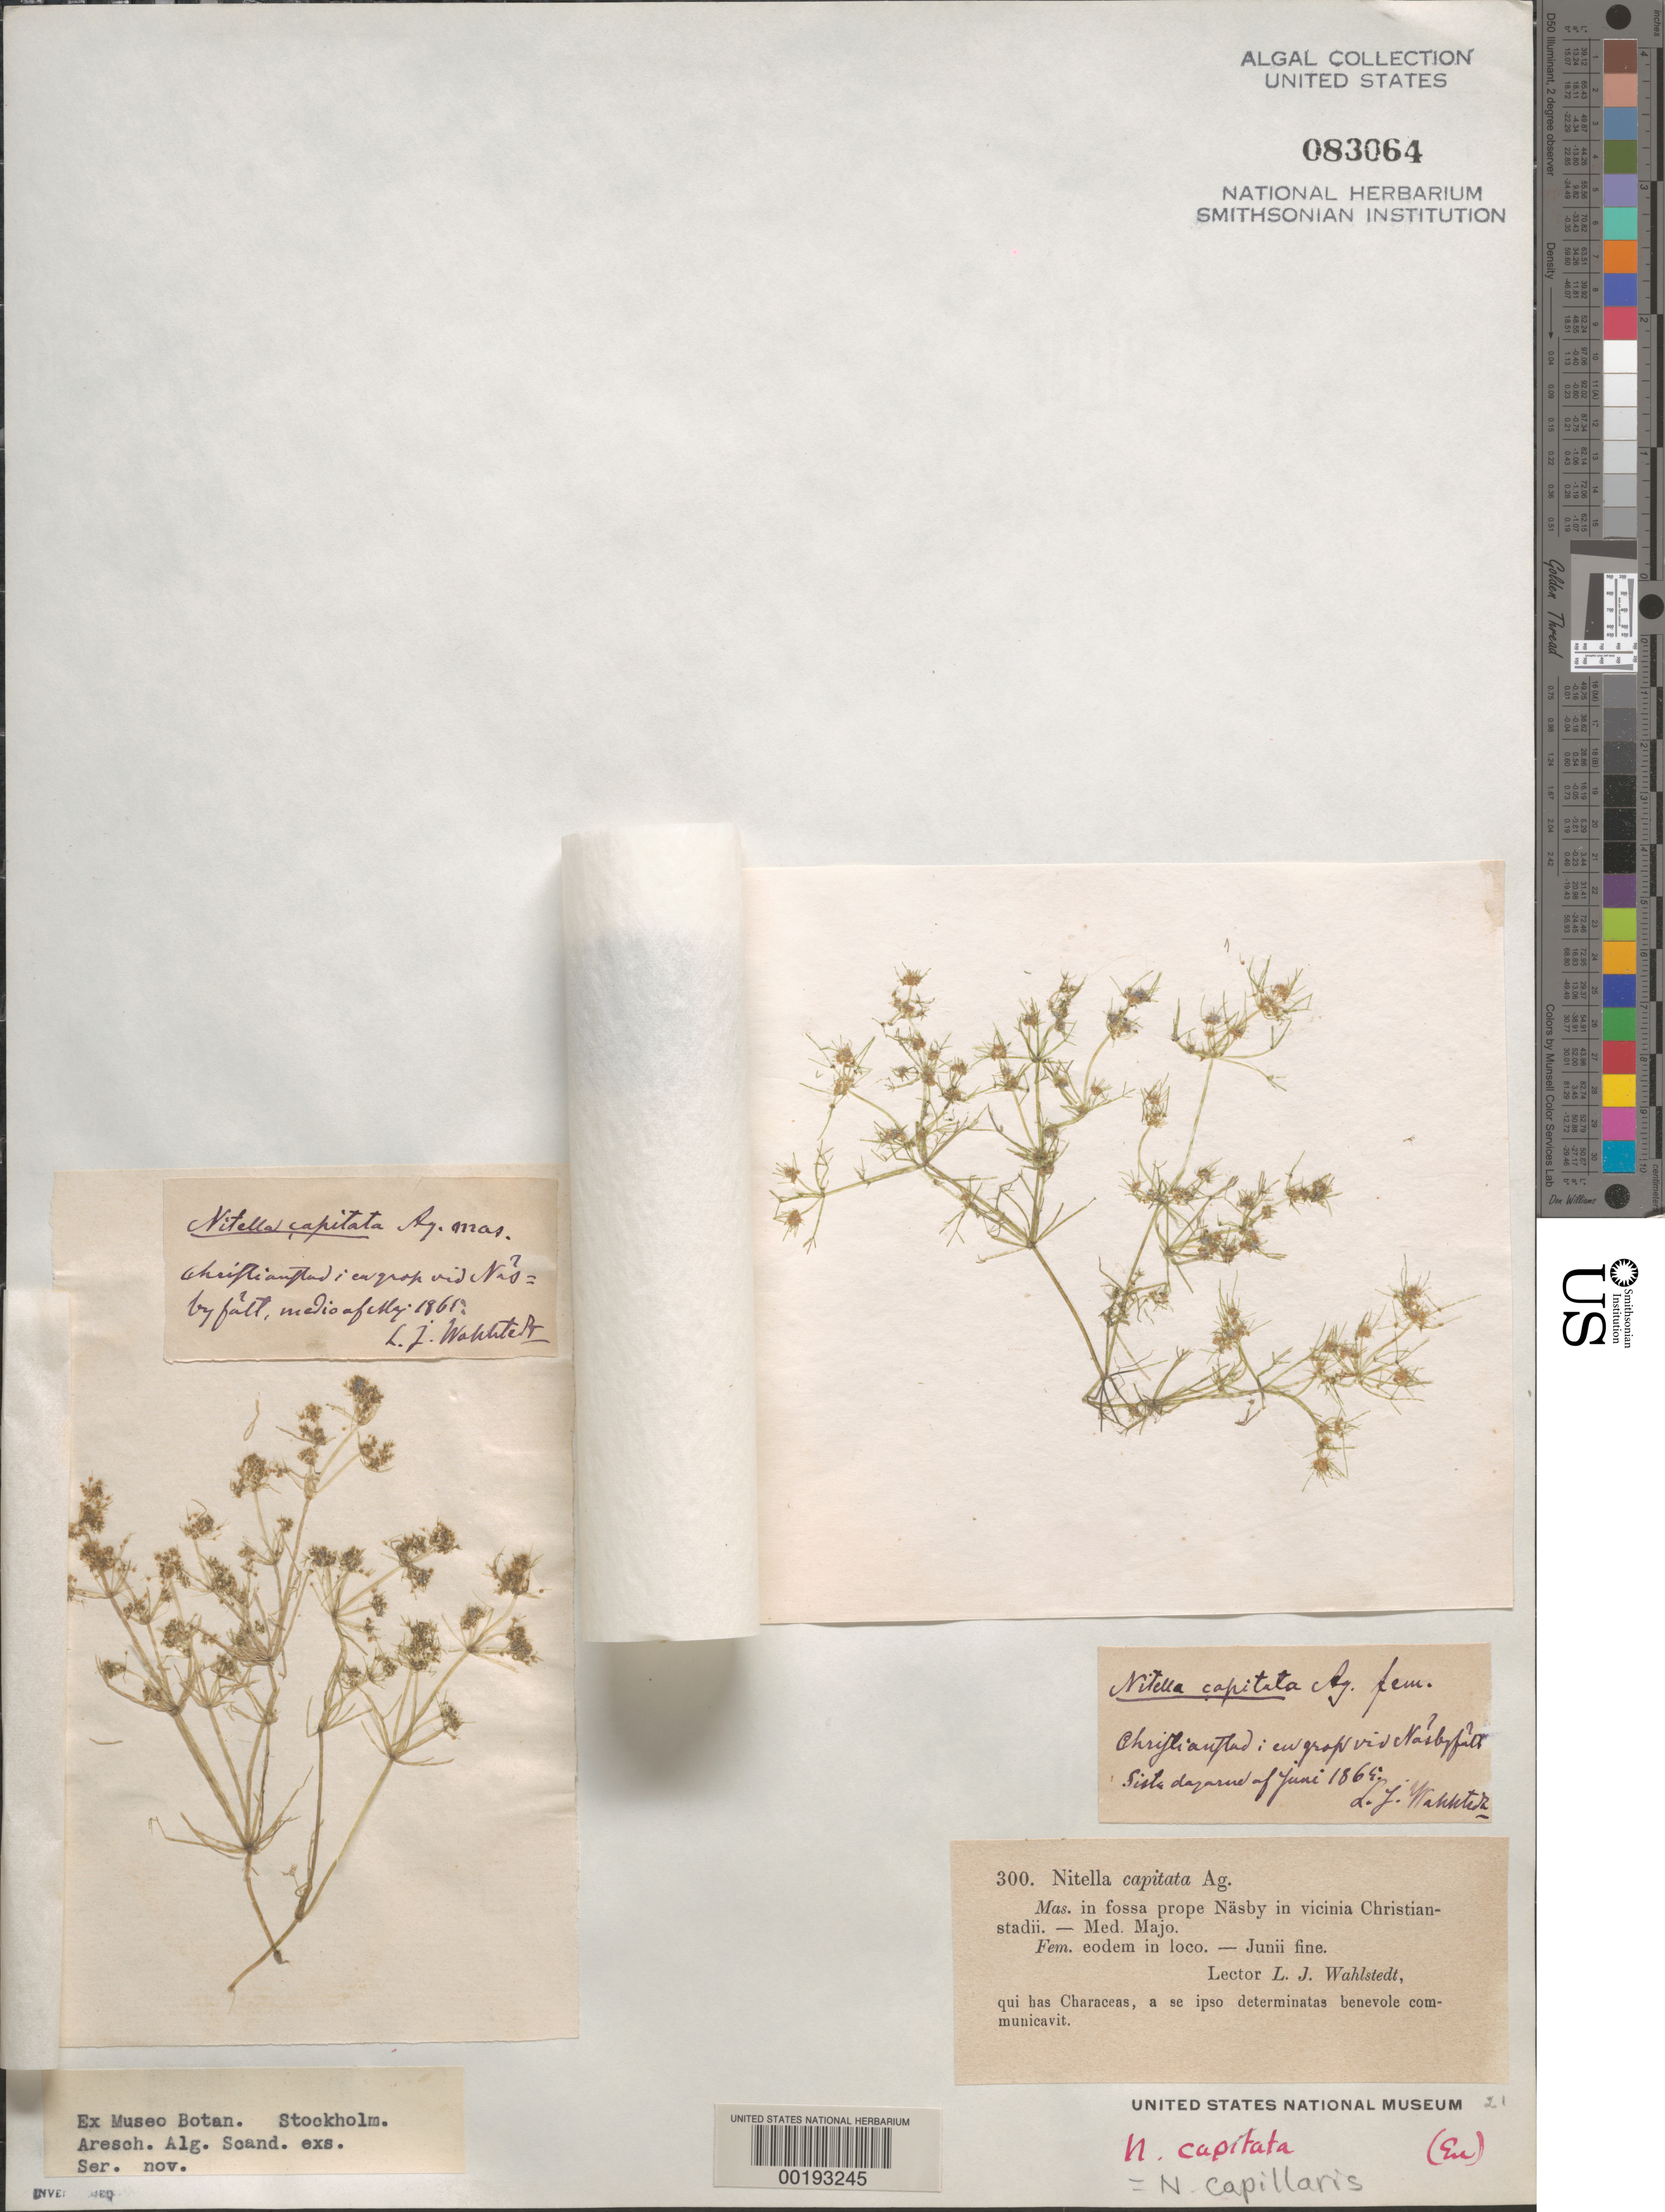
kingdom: Plantae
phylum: Charophyta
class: Charophyceae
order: Charales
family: Characeae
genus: Nitella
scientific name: Nitella capillaris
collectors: L. J. Wahlstedt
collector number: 300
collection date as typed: May 1865 AND -- Jun 1865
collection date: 1865-05,1865-06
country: Sweden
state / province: Skåne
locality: Nasby, kristianstad (christianstadii) area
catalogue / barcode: US 83064